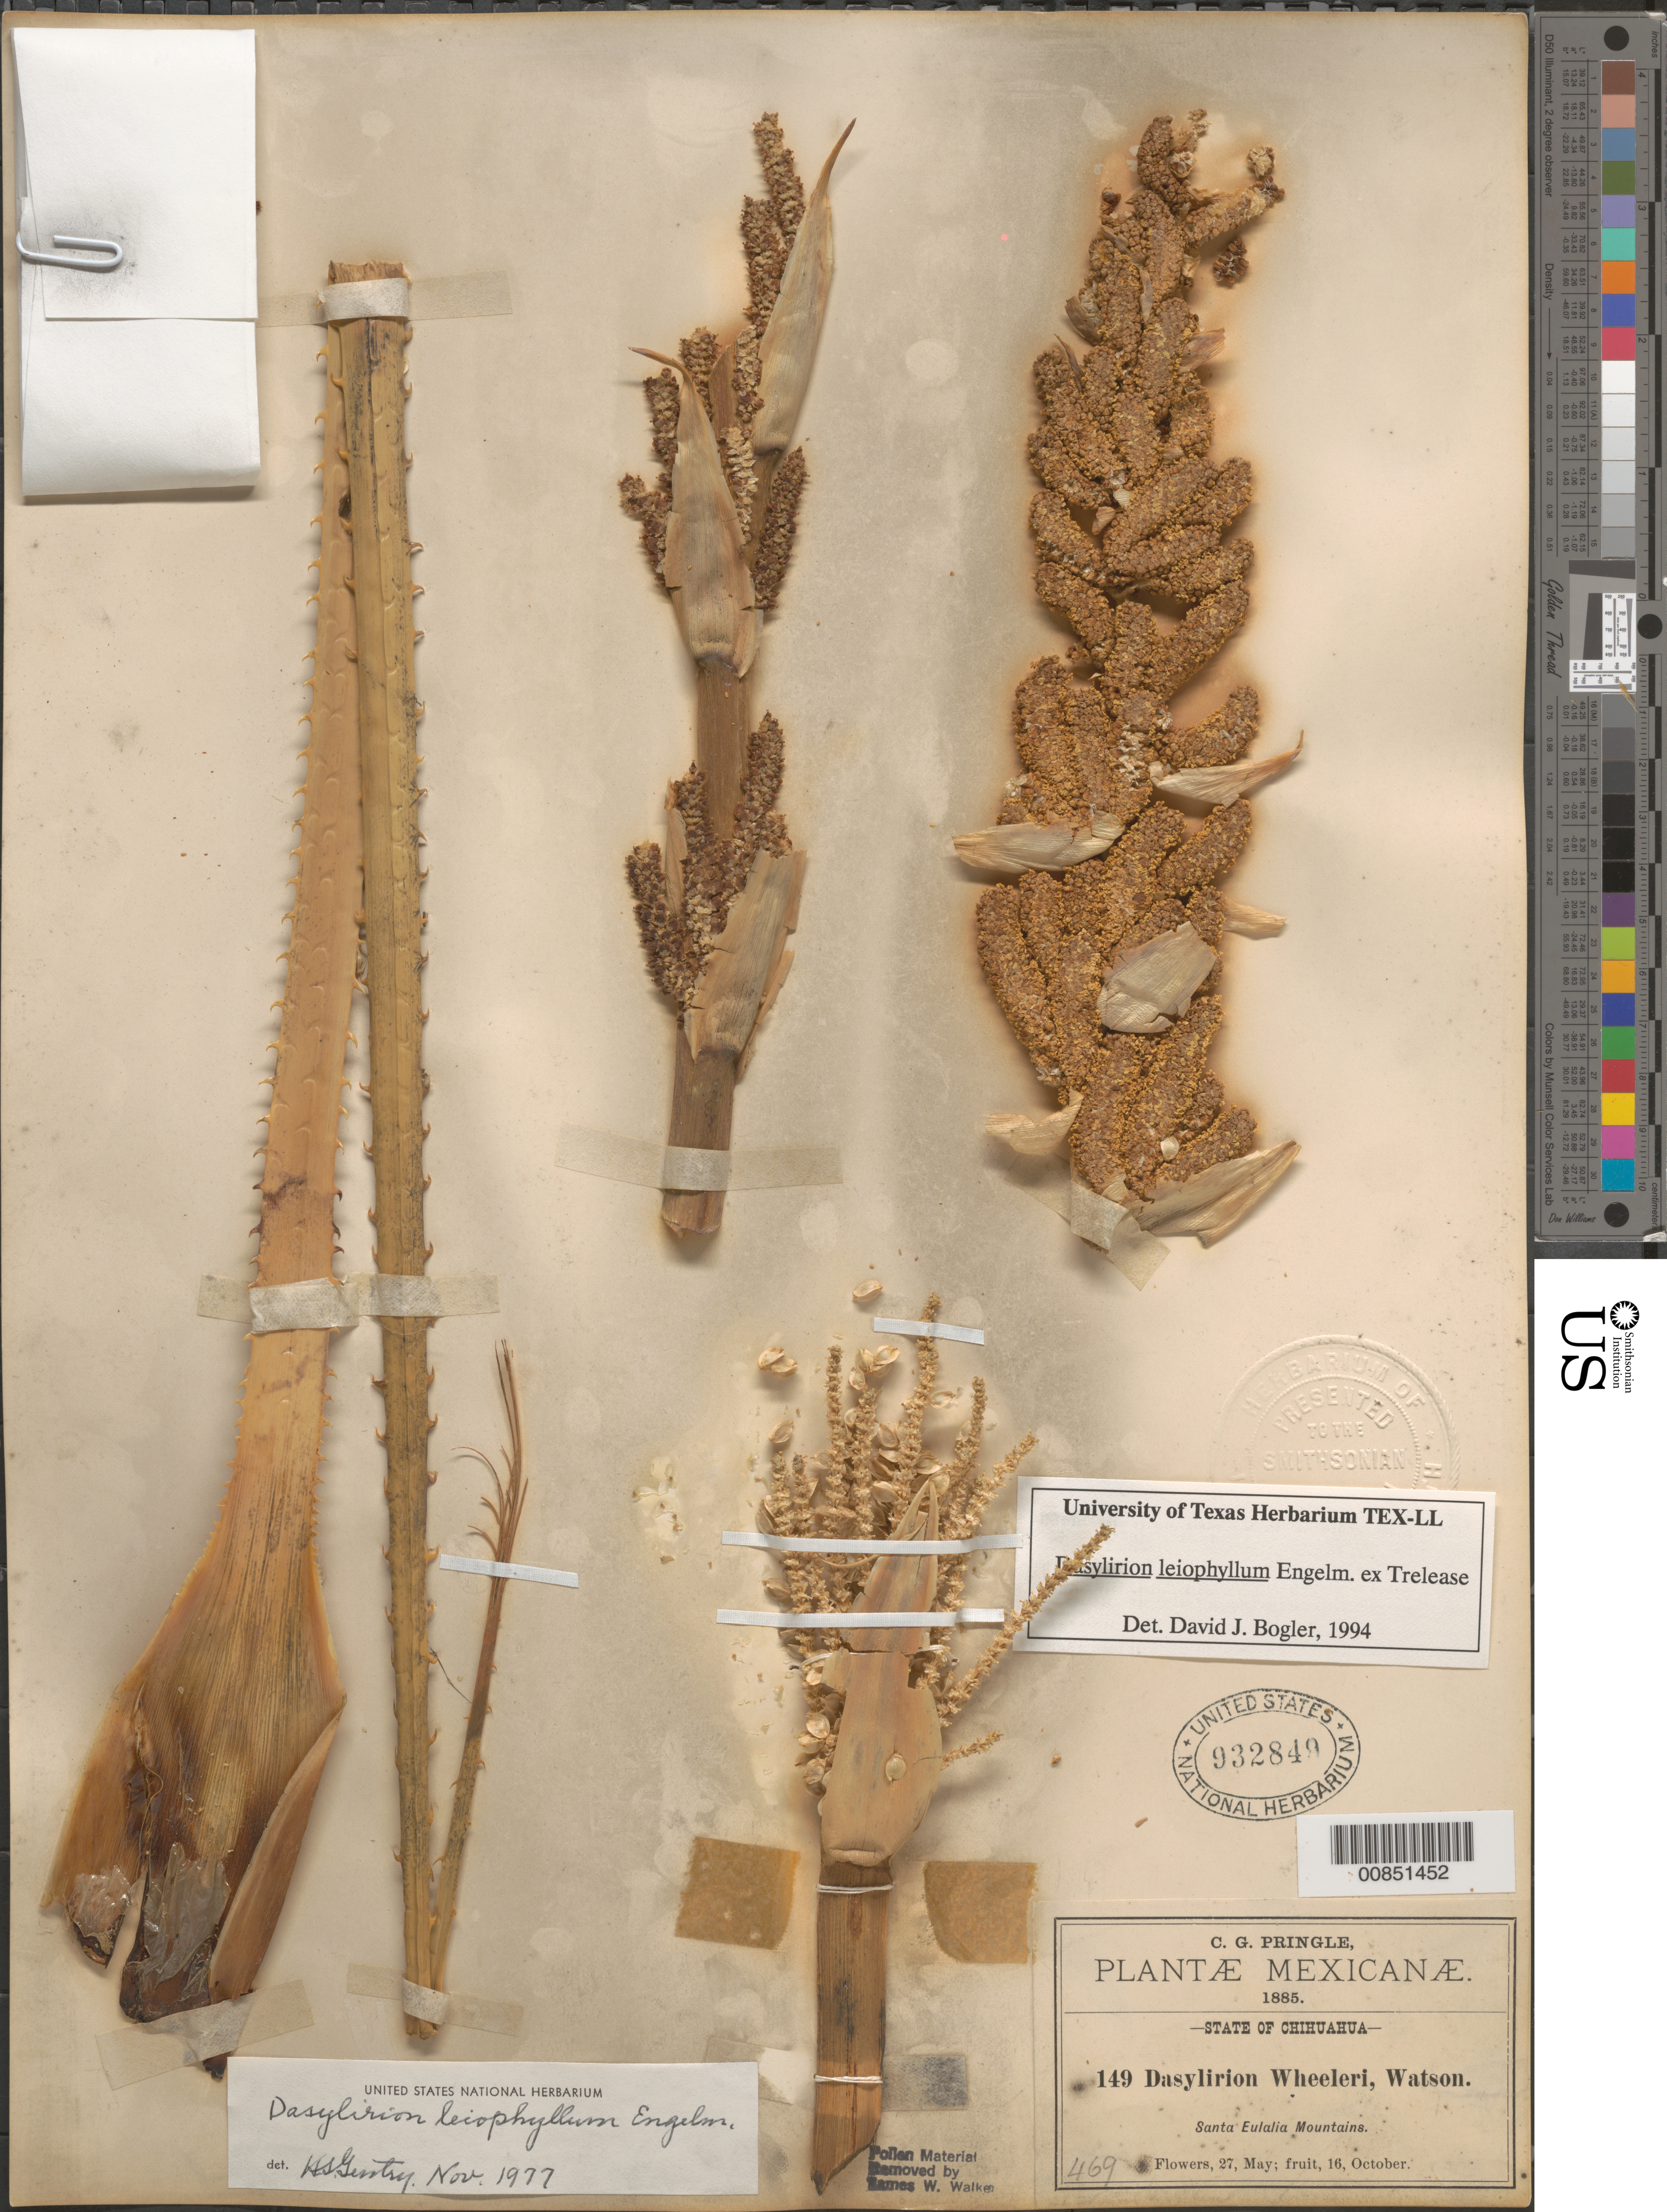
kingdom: Plantae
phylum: Tracheophyta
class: Liliopsida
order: Asparagales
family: Asparagaceae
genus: Dasylirion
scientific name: Dasylirion leiophyllum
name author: Engelm. ex Trel.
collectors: C. G. Pringle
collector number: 149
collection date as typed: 27 May 1885 to 16 Oct 1885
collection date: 1885-05-27/1885-10-16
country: Mexico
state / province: Chihuahua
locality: Santa Eulalia Mountains, Chihuahua.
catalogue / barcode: US 932849